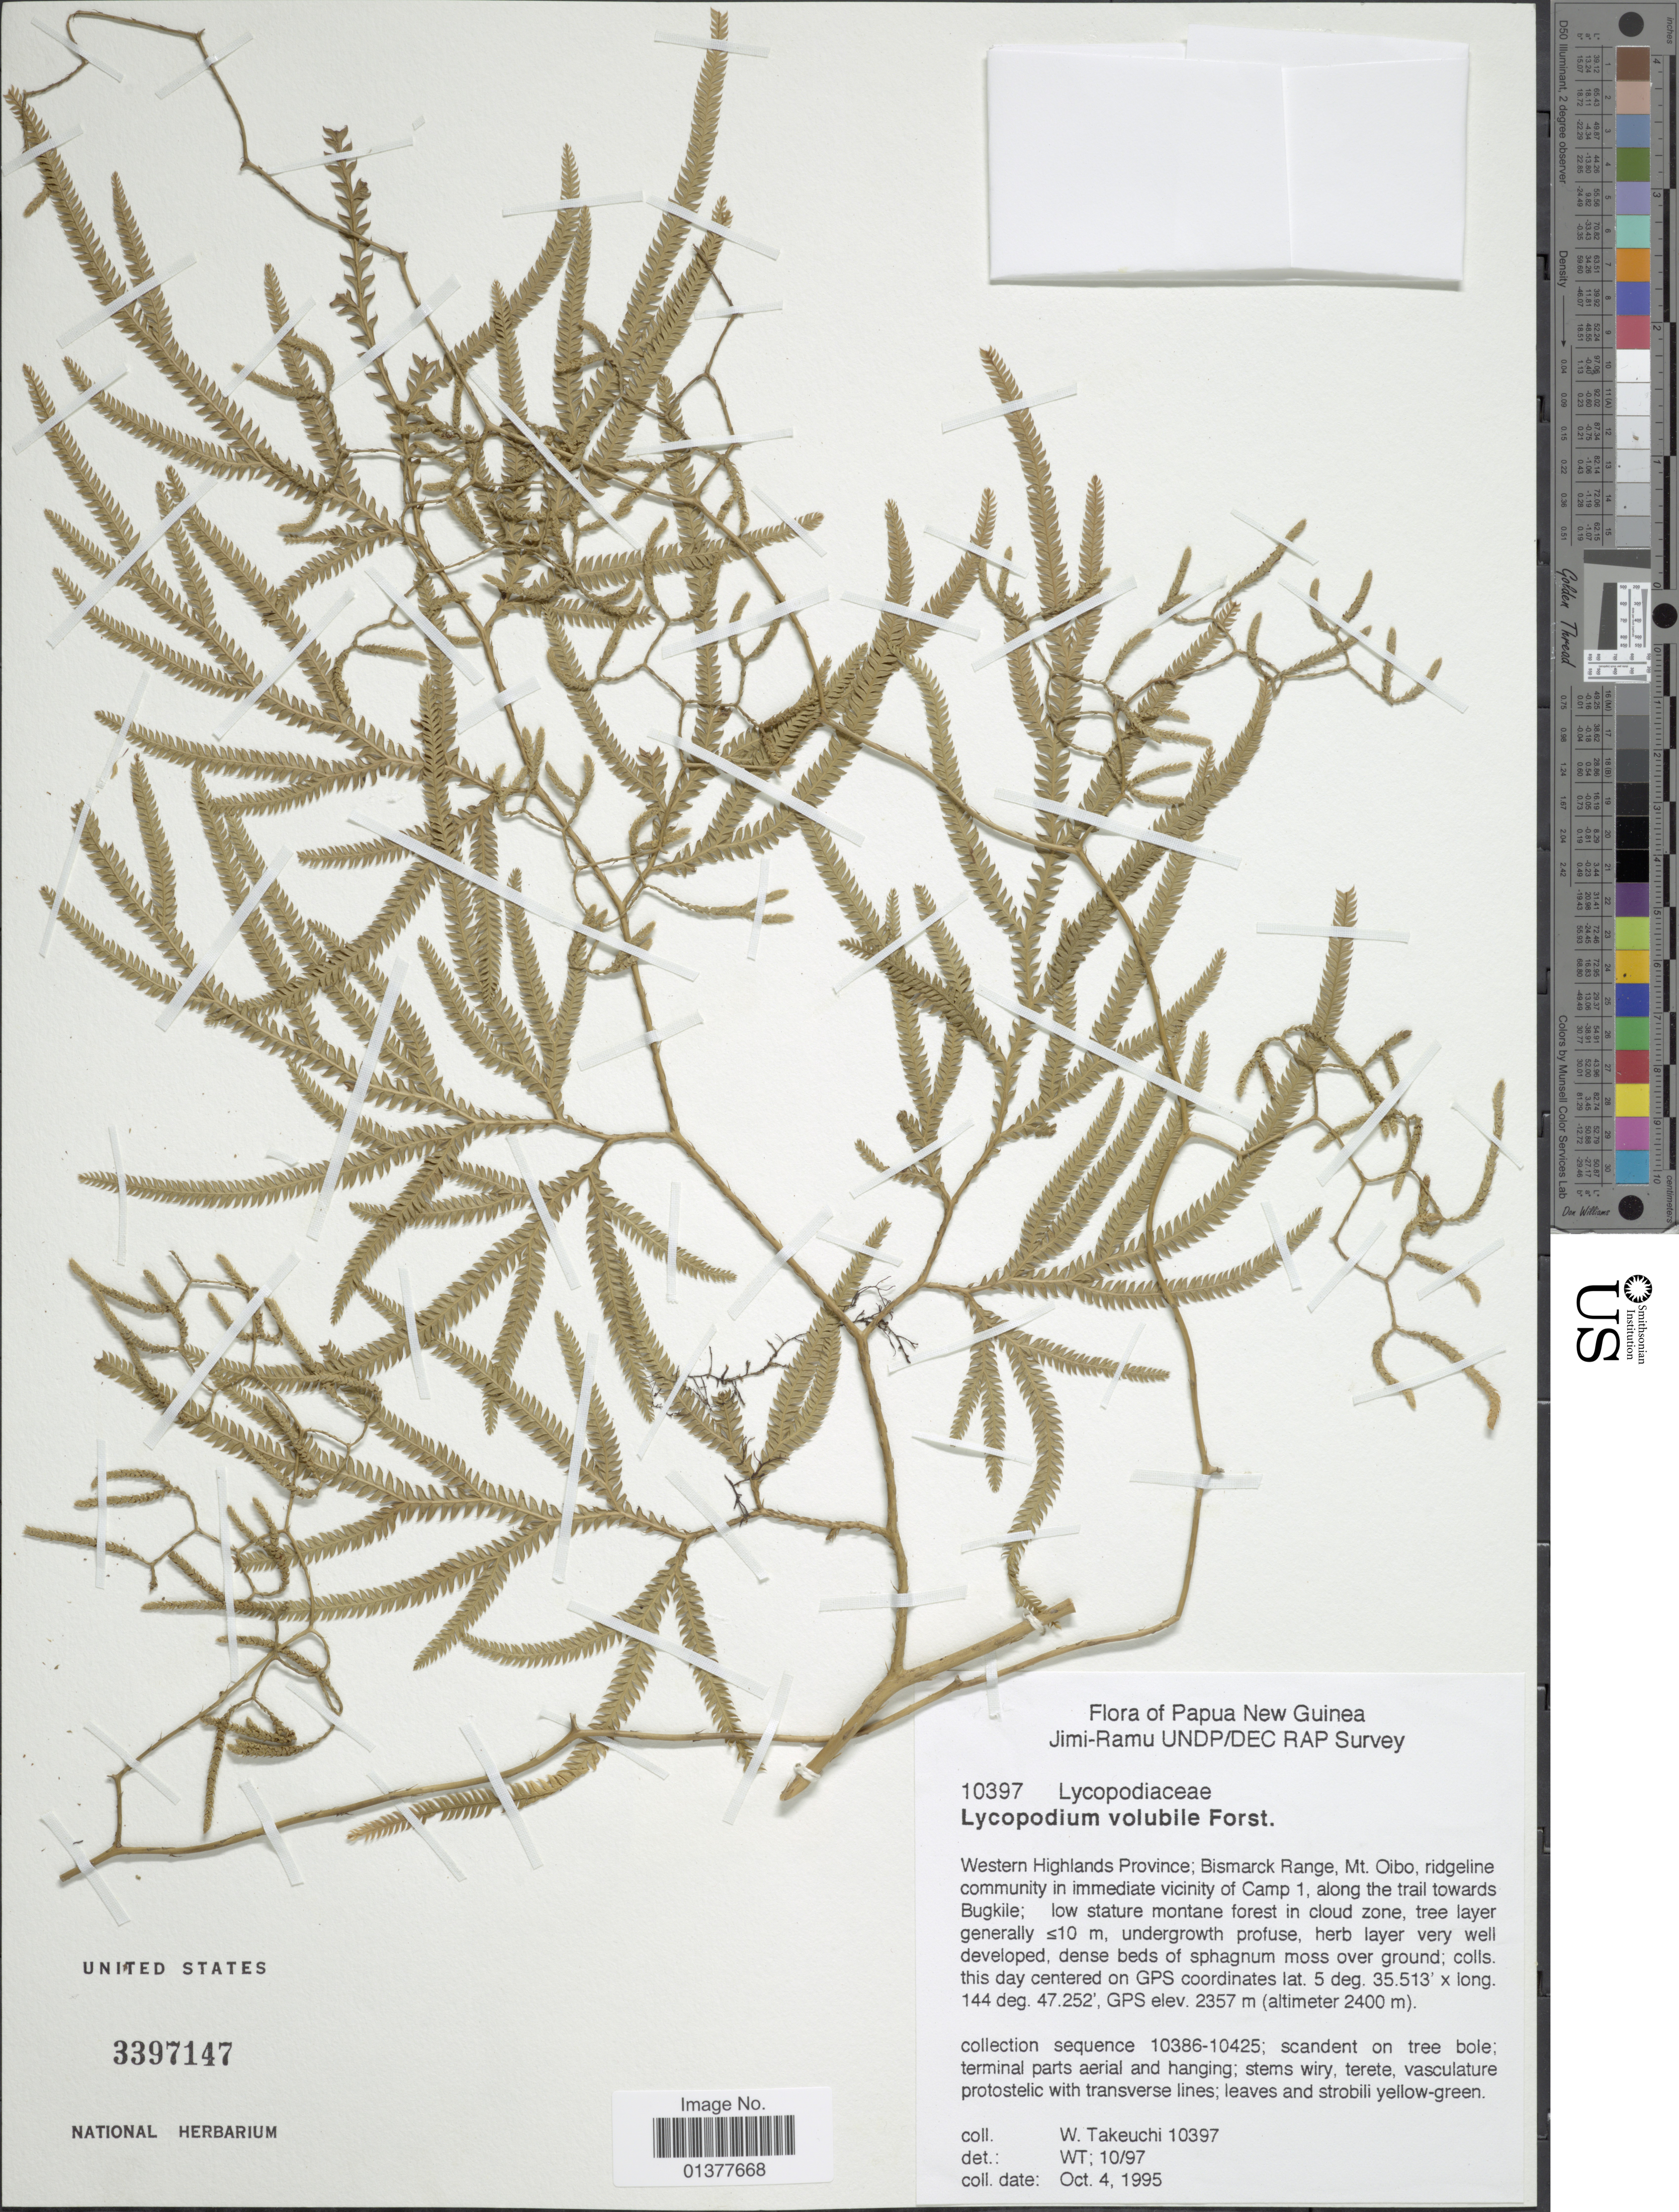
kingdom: Plantae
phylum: Tracheophyta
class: Lycopodiopsida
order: Lycopodiales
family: Lycopodiaceae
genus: Pseudodiphasium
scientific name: Pseudodiphasium volubile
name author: (G. Forst.) Holub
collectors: W. Takeuchi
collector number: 10397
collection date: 1995-10-04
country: Papua New Guinea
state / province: Western Highlands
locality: Bismarck Range, Mt. Oibo, ridgeline community in ummediate vicinity of Camp 1, along the trail towards Bugkile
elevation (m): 2357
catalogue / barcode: US 3397147